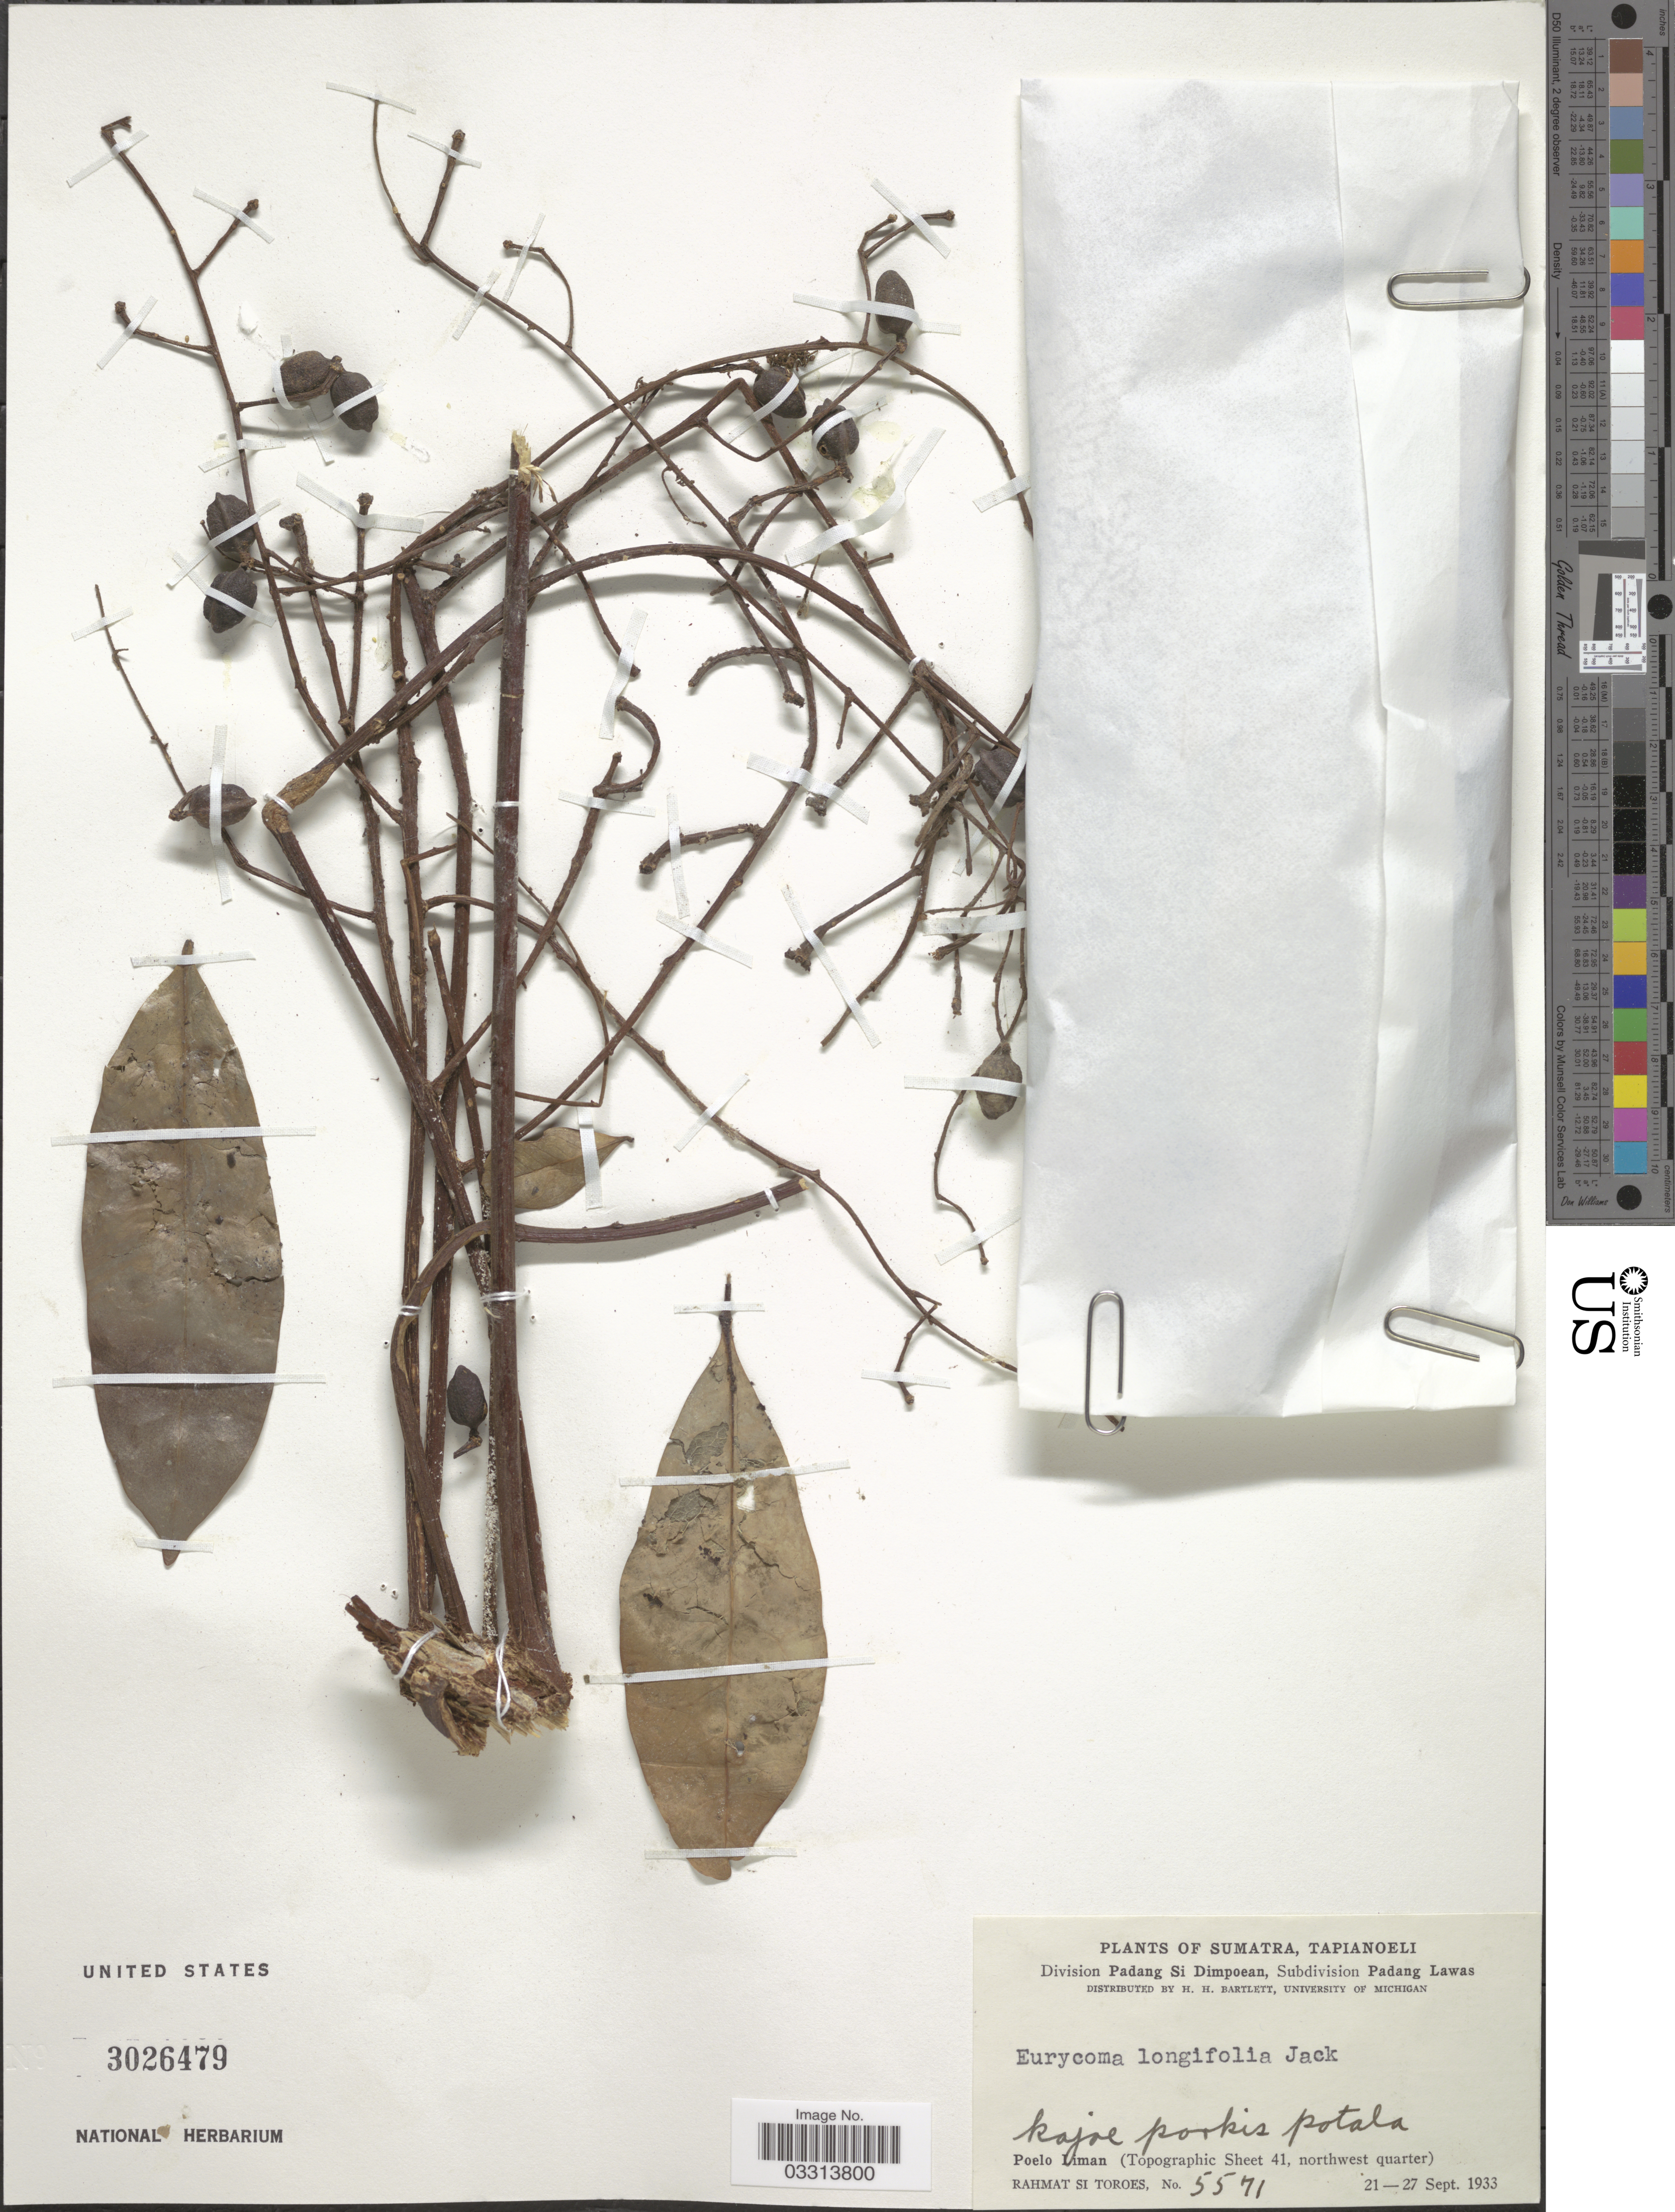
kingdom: Plantae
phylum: Tracheophyta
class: Magnoliopsida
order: Sapindales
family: Simaroubaceae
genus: Eurycoma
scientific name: Eurycoma longifolia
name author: Jack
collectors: Rahmat Si Boeea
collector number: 5571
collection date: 1933-09-21/1933-09-27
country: Indonesia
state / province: Sumatra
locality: Tapianoeli, Division Padang Si Dimpoean, Subdivision Padang Lawas, Poelo Liman (Topographic Sheet 41, northwest quarter).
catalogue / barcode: US 3026479